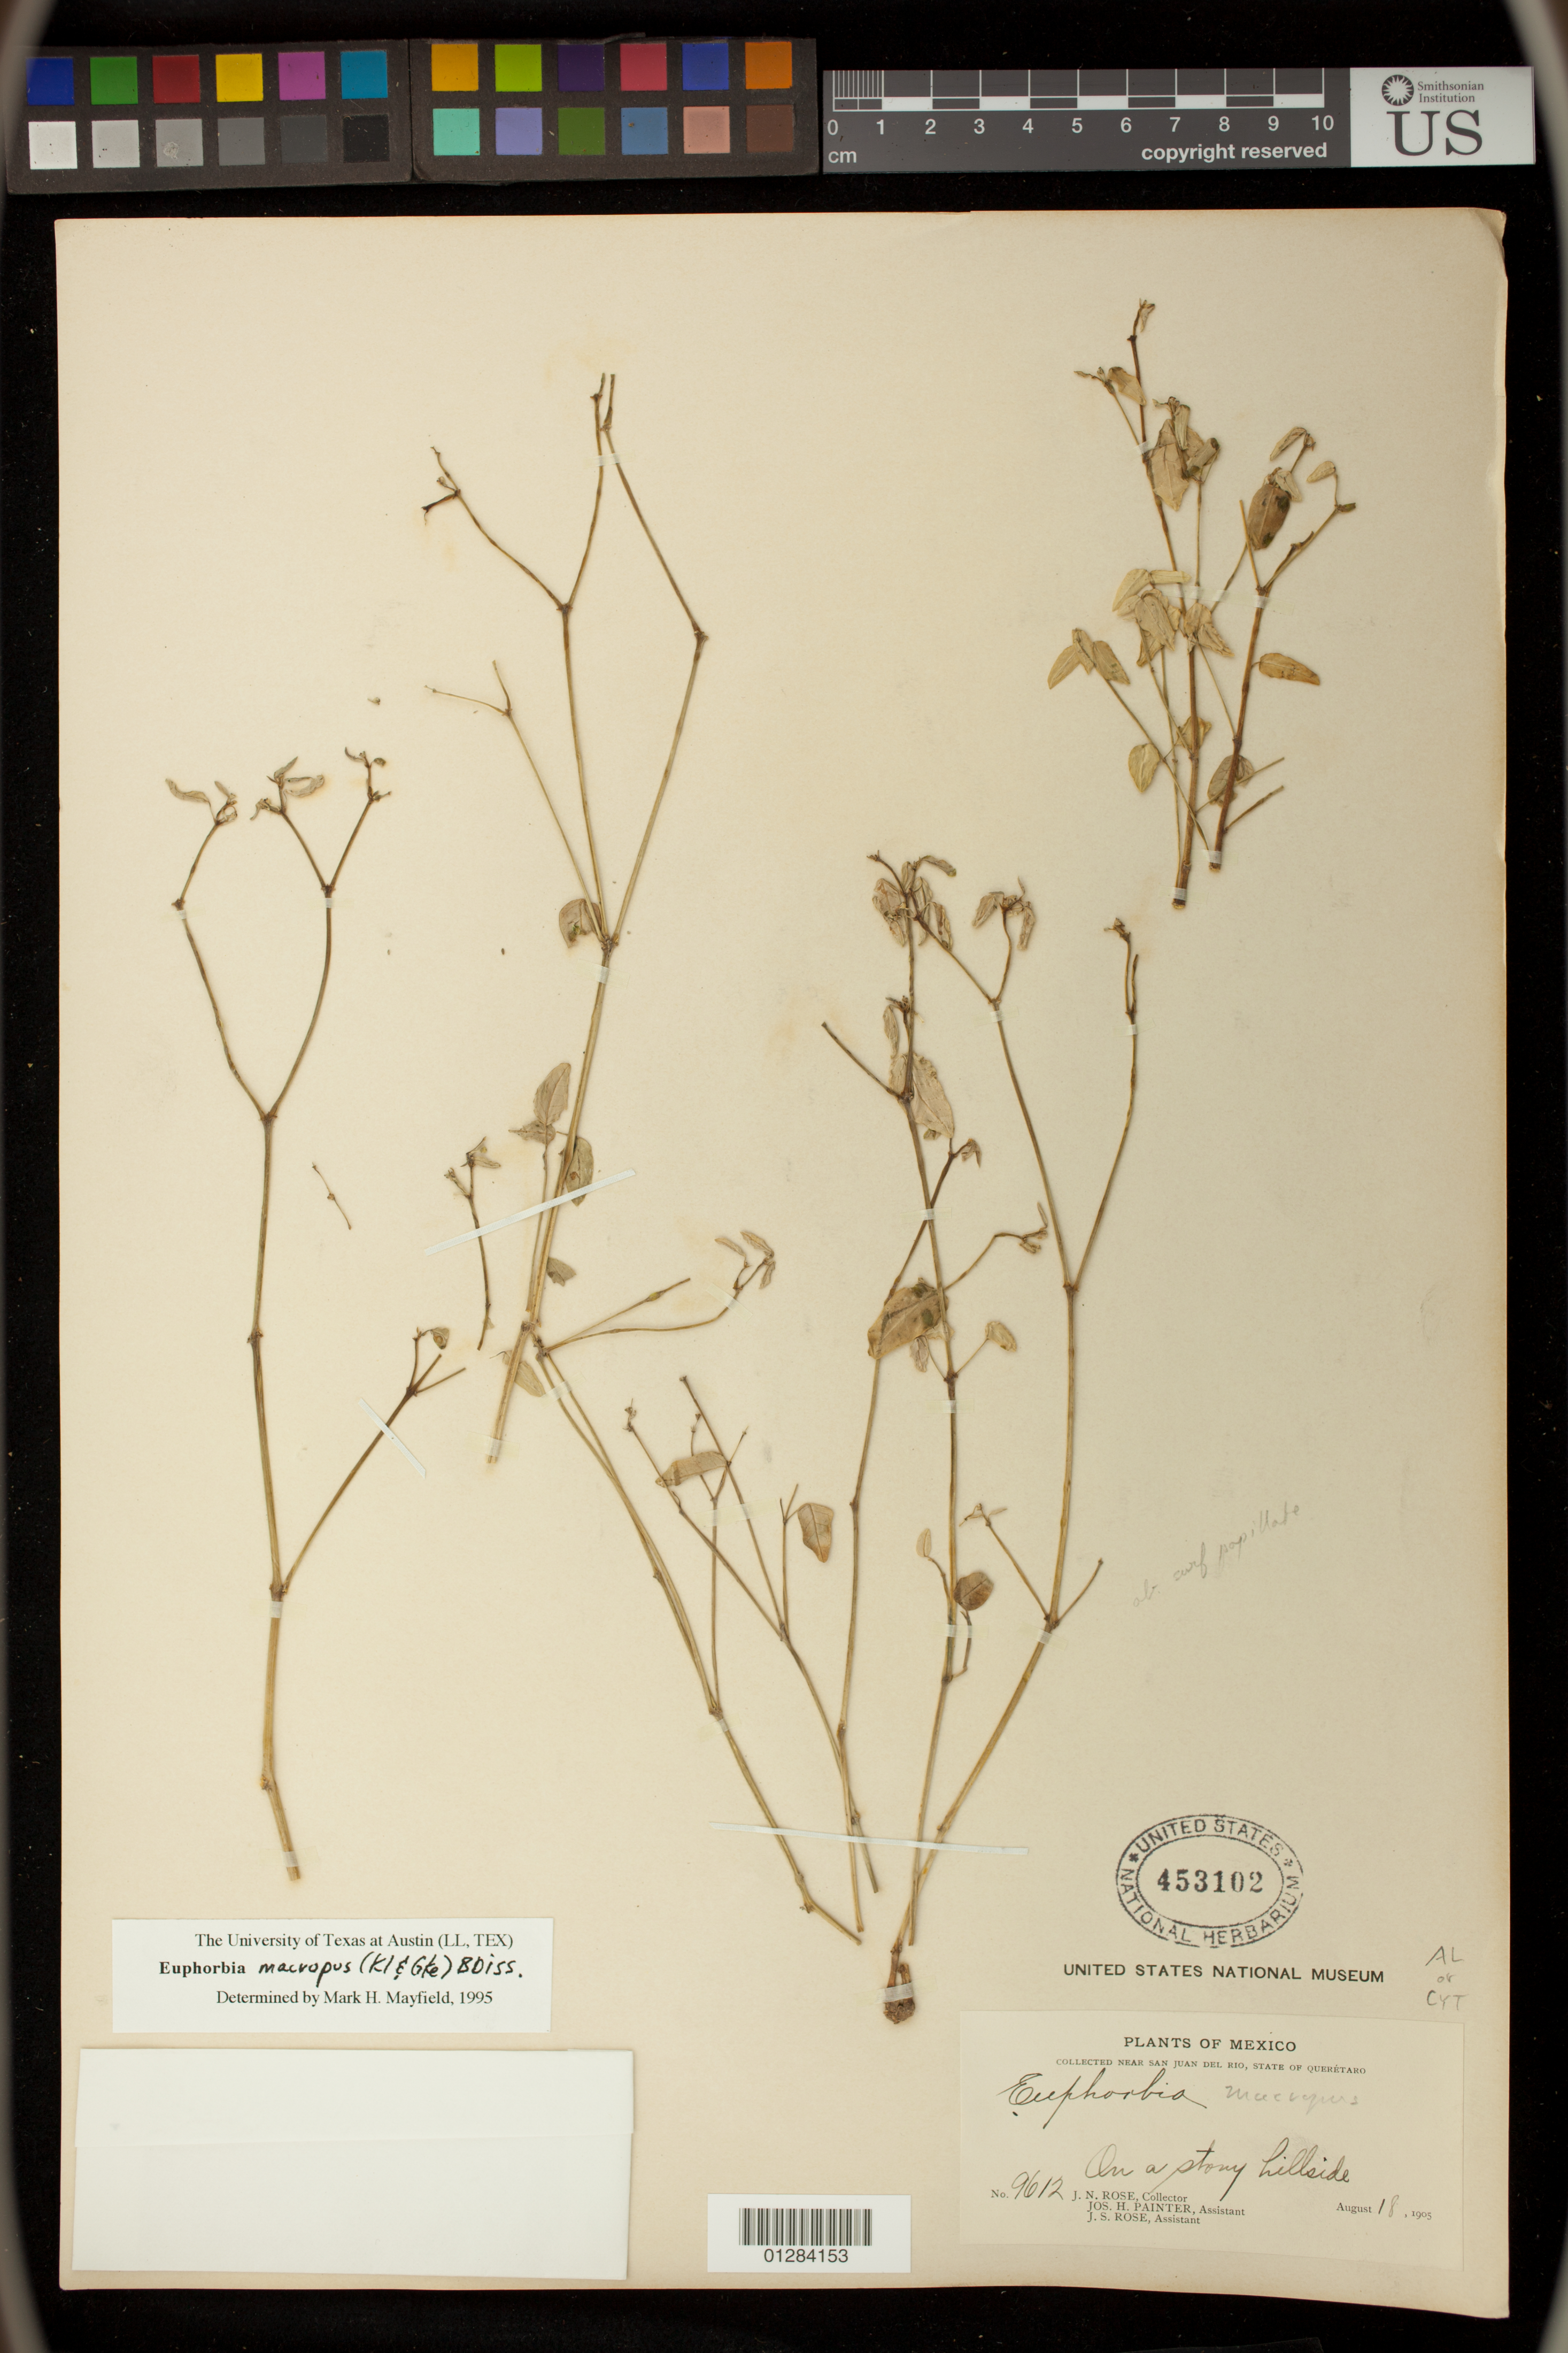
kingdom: Plantae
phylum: Tracheophyta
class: Magnoliopsida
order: Malpighiales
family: Euphorbiaceae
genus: Euphorbia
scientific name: Euphorbia macropus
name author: (Klotzsch & Garcke) Boiss.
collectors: J. N. Rose, J. H. Painter & J. S. Rose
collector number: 9612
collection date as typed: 18 Aug 1905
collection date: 1905-08-18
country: Mexico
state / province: Querétaro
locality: Near San Juan del Rio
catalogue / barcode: US 453102